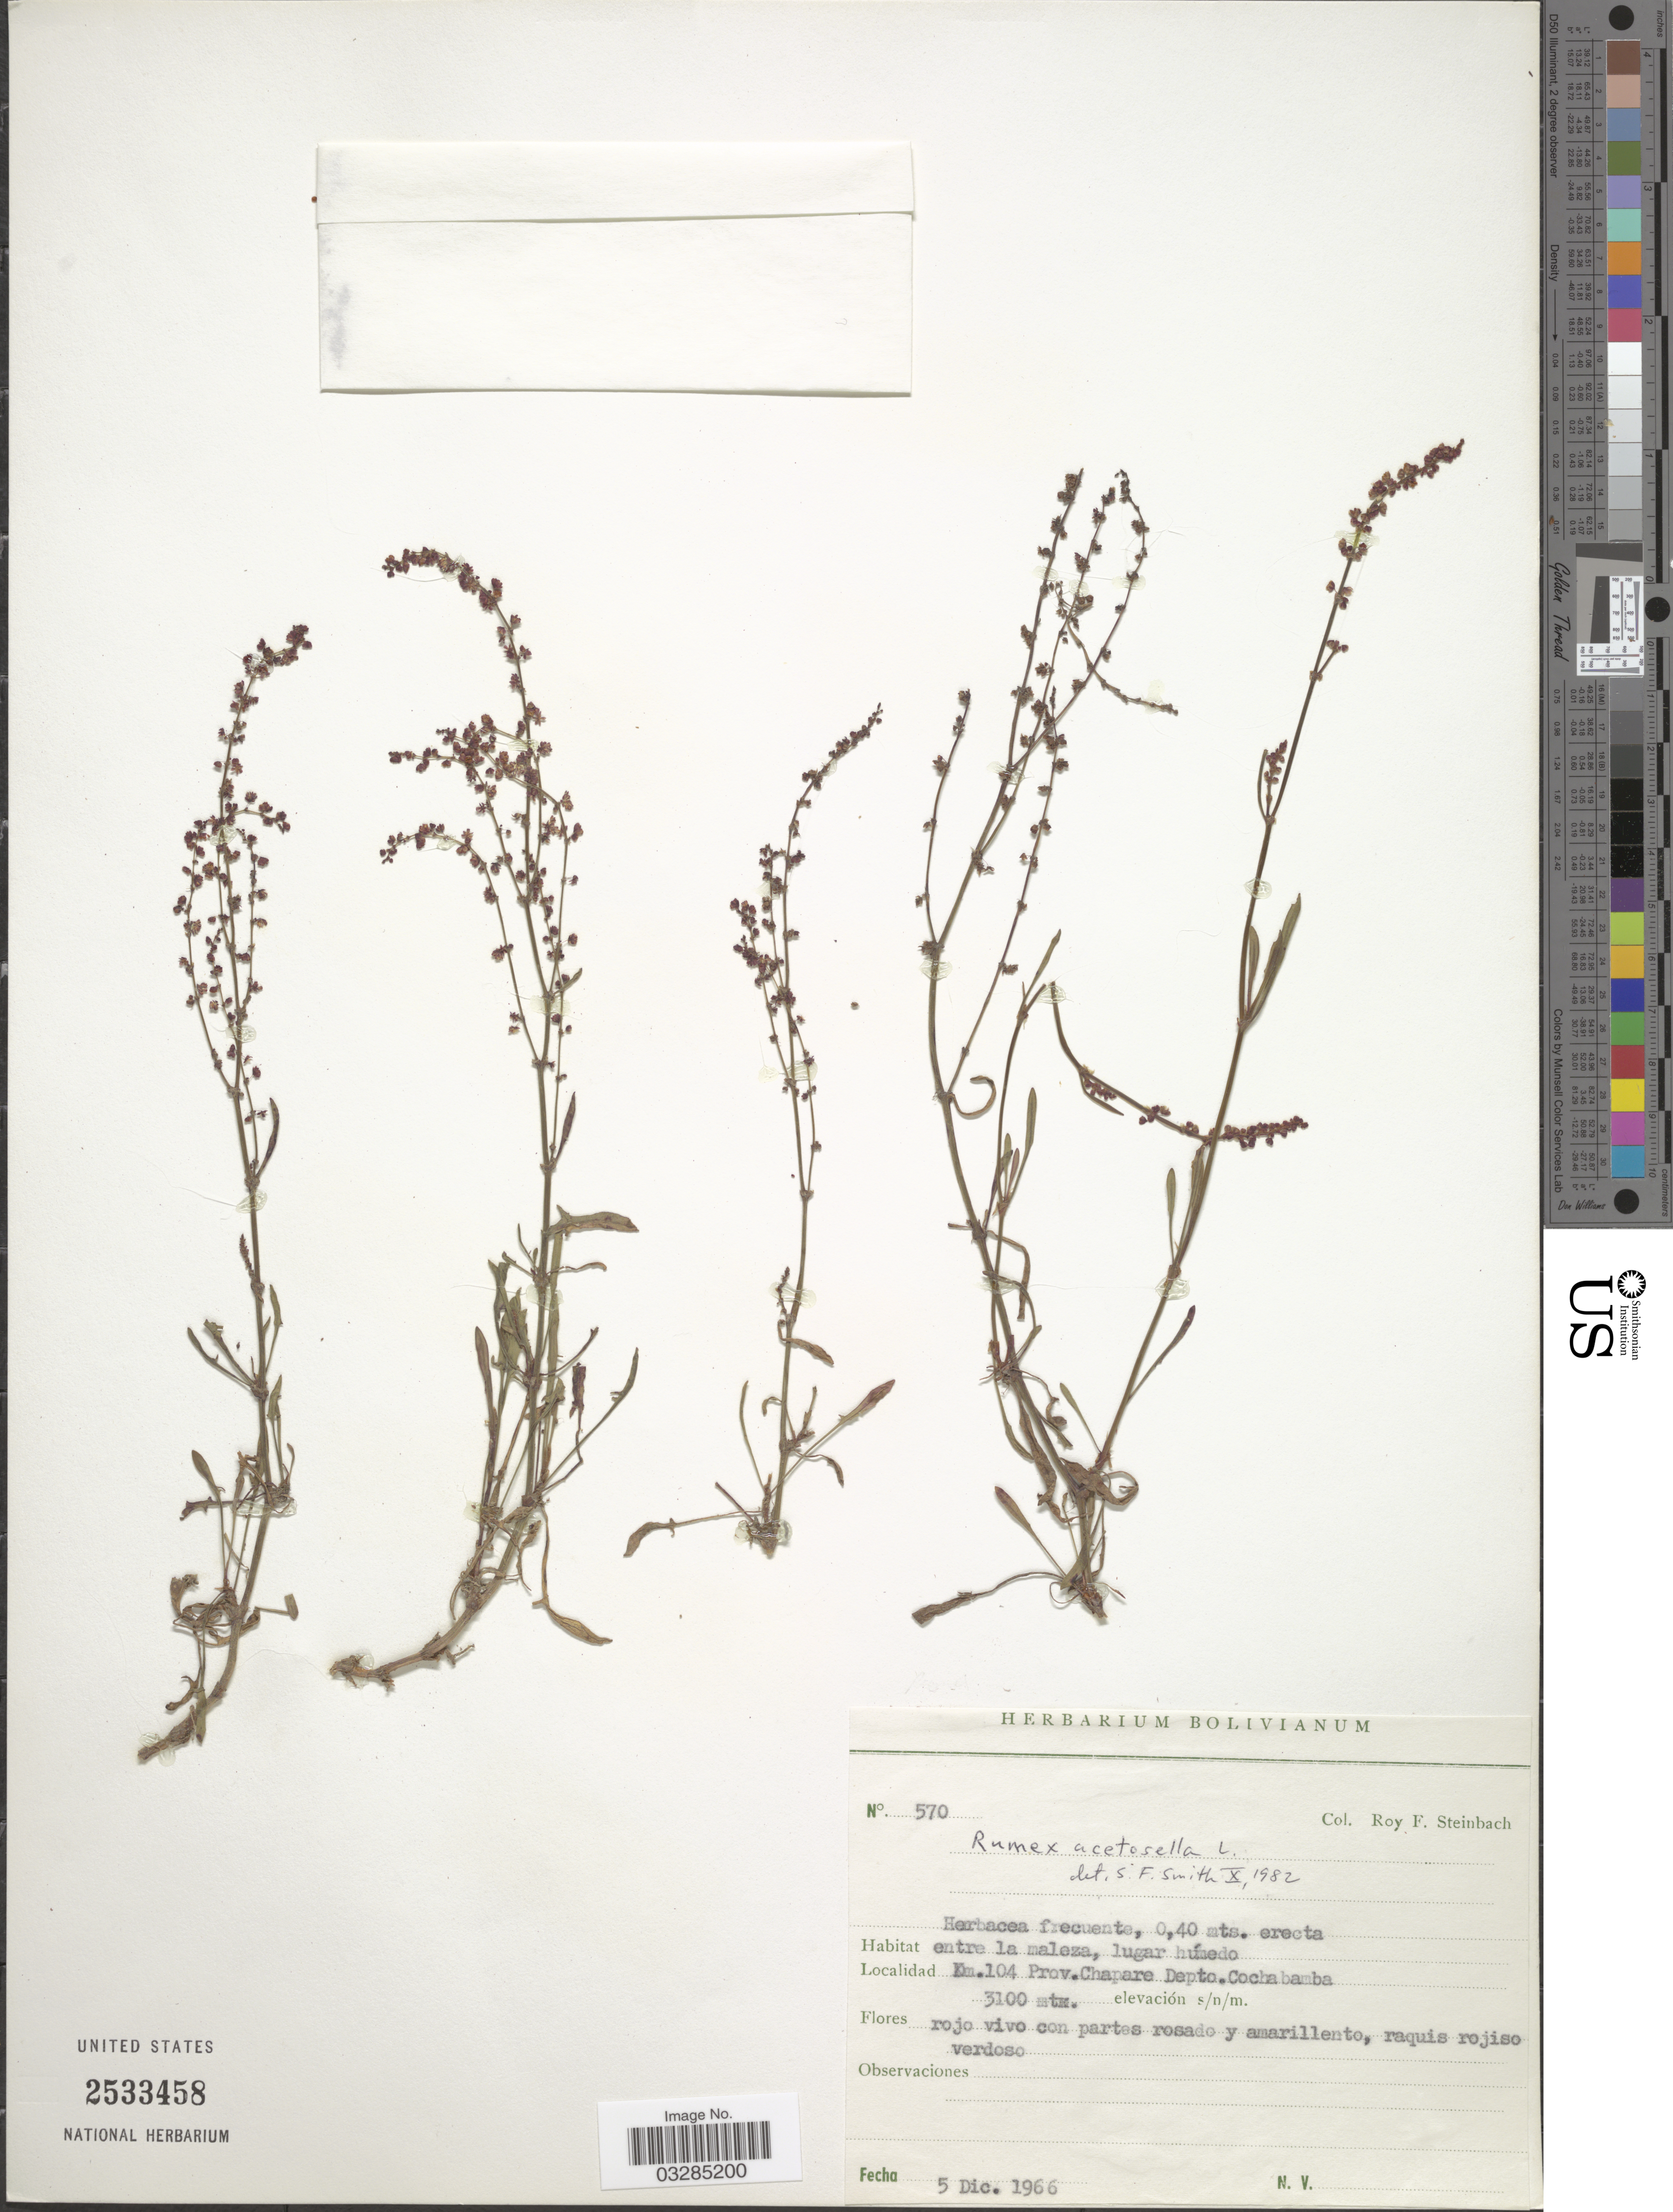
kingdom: Plantae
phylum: Tracheophyta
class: Magnoliopsida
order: Caryophyllales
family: Polygonaceae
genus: Rumex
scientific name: Rumex acetosella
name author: L.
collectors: R. F. Steinbach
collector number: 570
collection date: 1966-12-05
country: Bolivia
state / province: Cochabamba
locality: Km. 104 Prov.Chapare Depto.Cochabamba.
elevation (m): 3100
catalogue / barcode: US 2533458